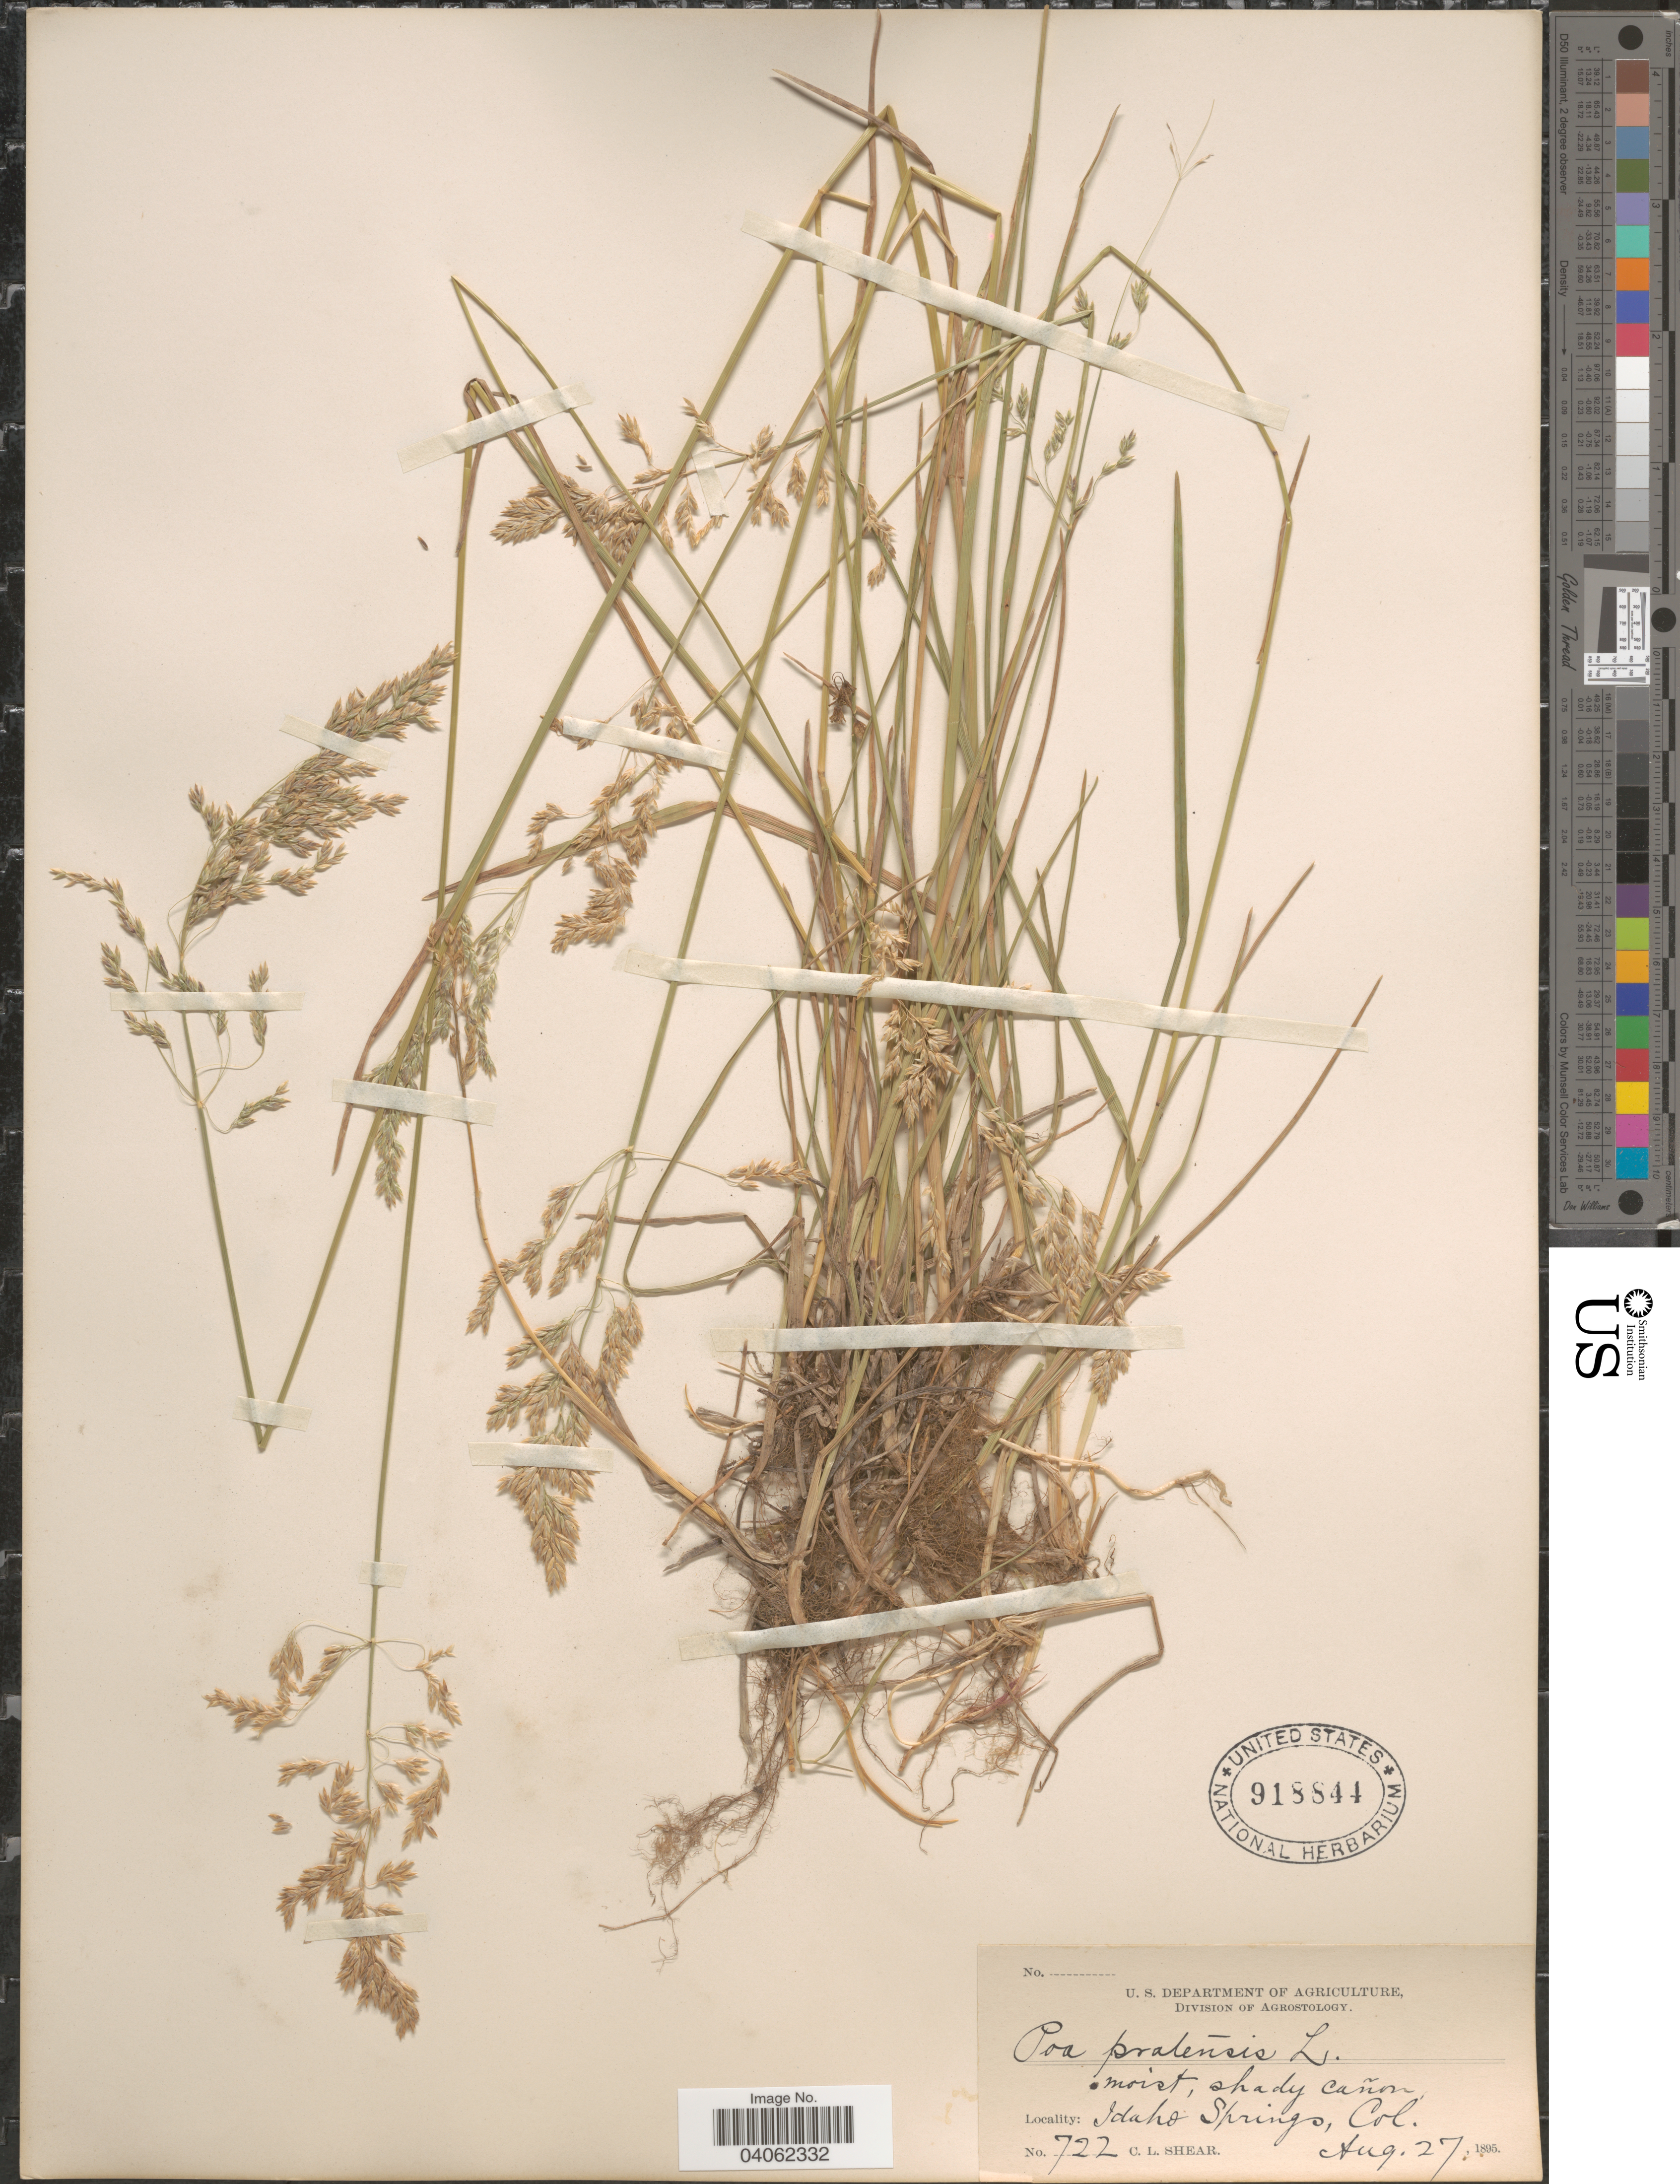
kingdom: Plantae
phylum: Tracheophyta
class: Liliopsida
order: Poales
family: Poaceae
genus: Poa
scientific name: Poa pratensis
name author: L.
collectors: C. L. Shear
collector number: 722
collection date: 1895-08-27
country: United States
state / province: Colorado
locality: Idaho Springs.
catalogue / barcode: US 918844